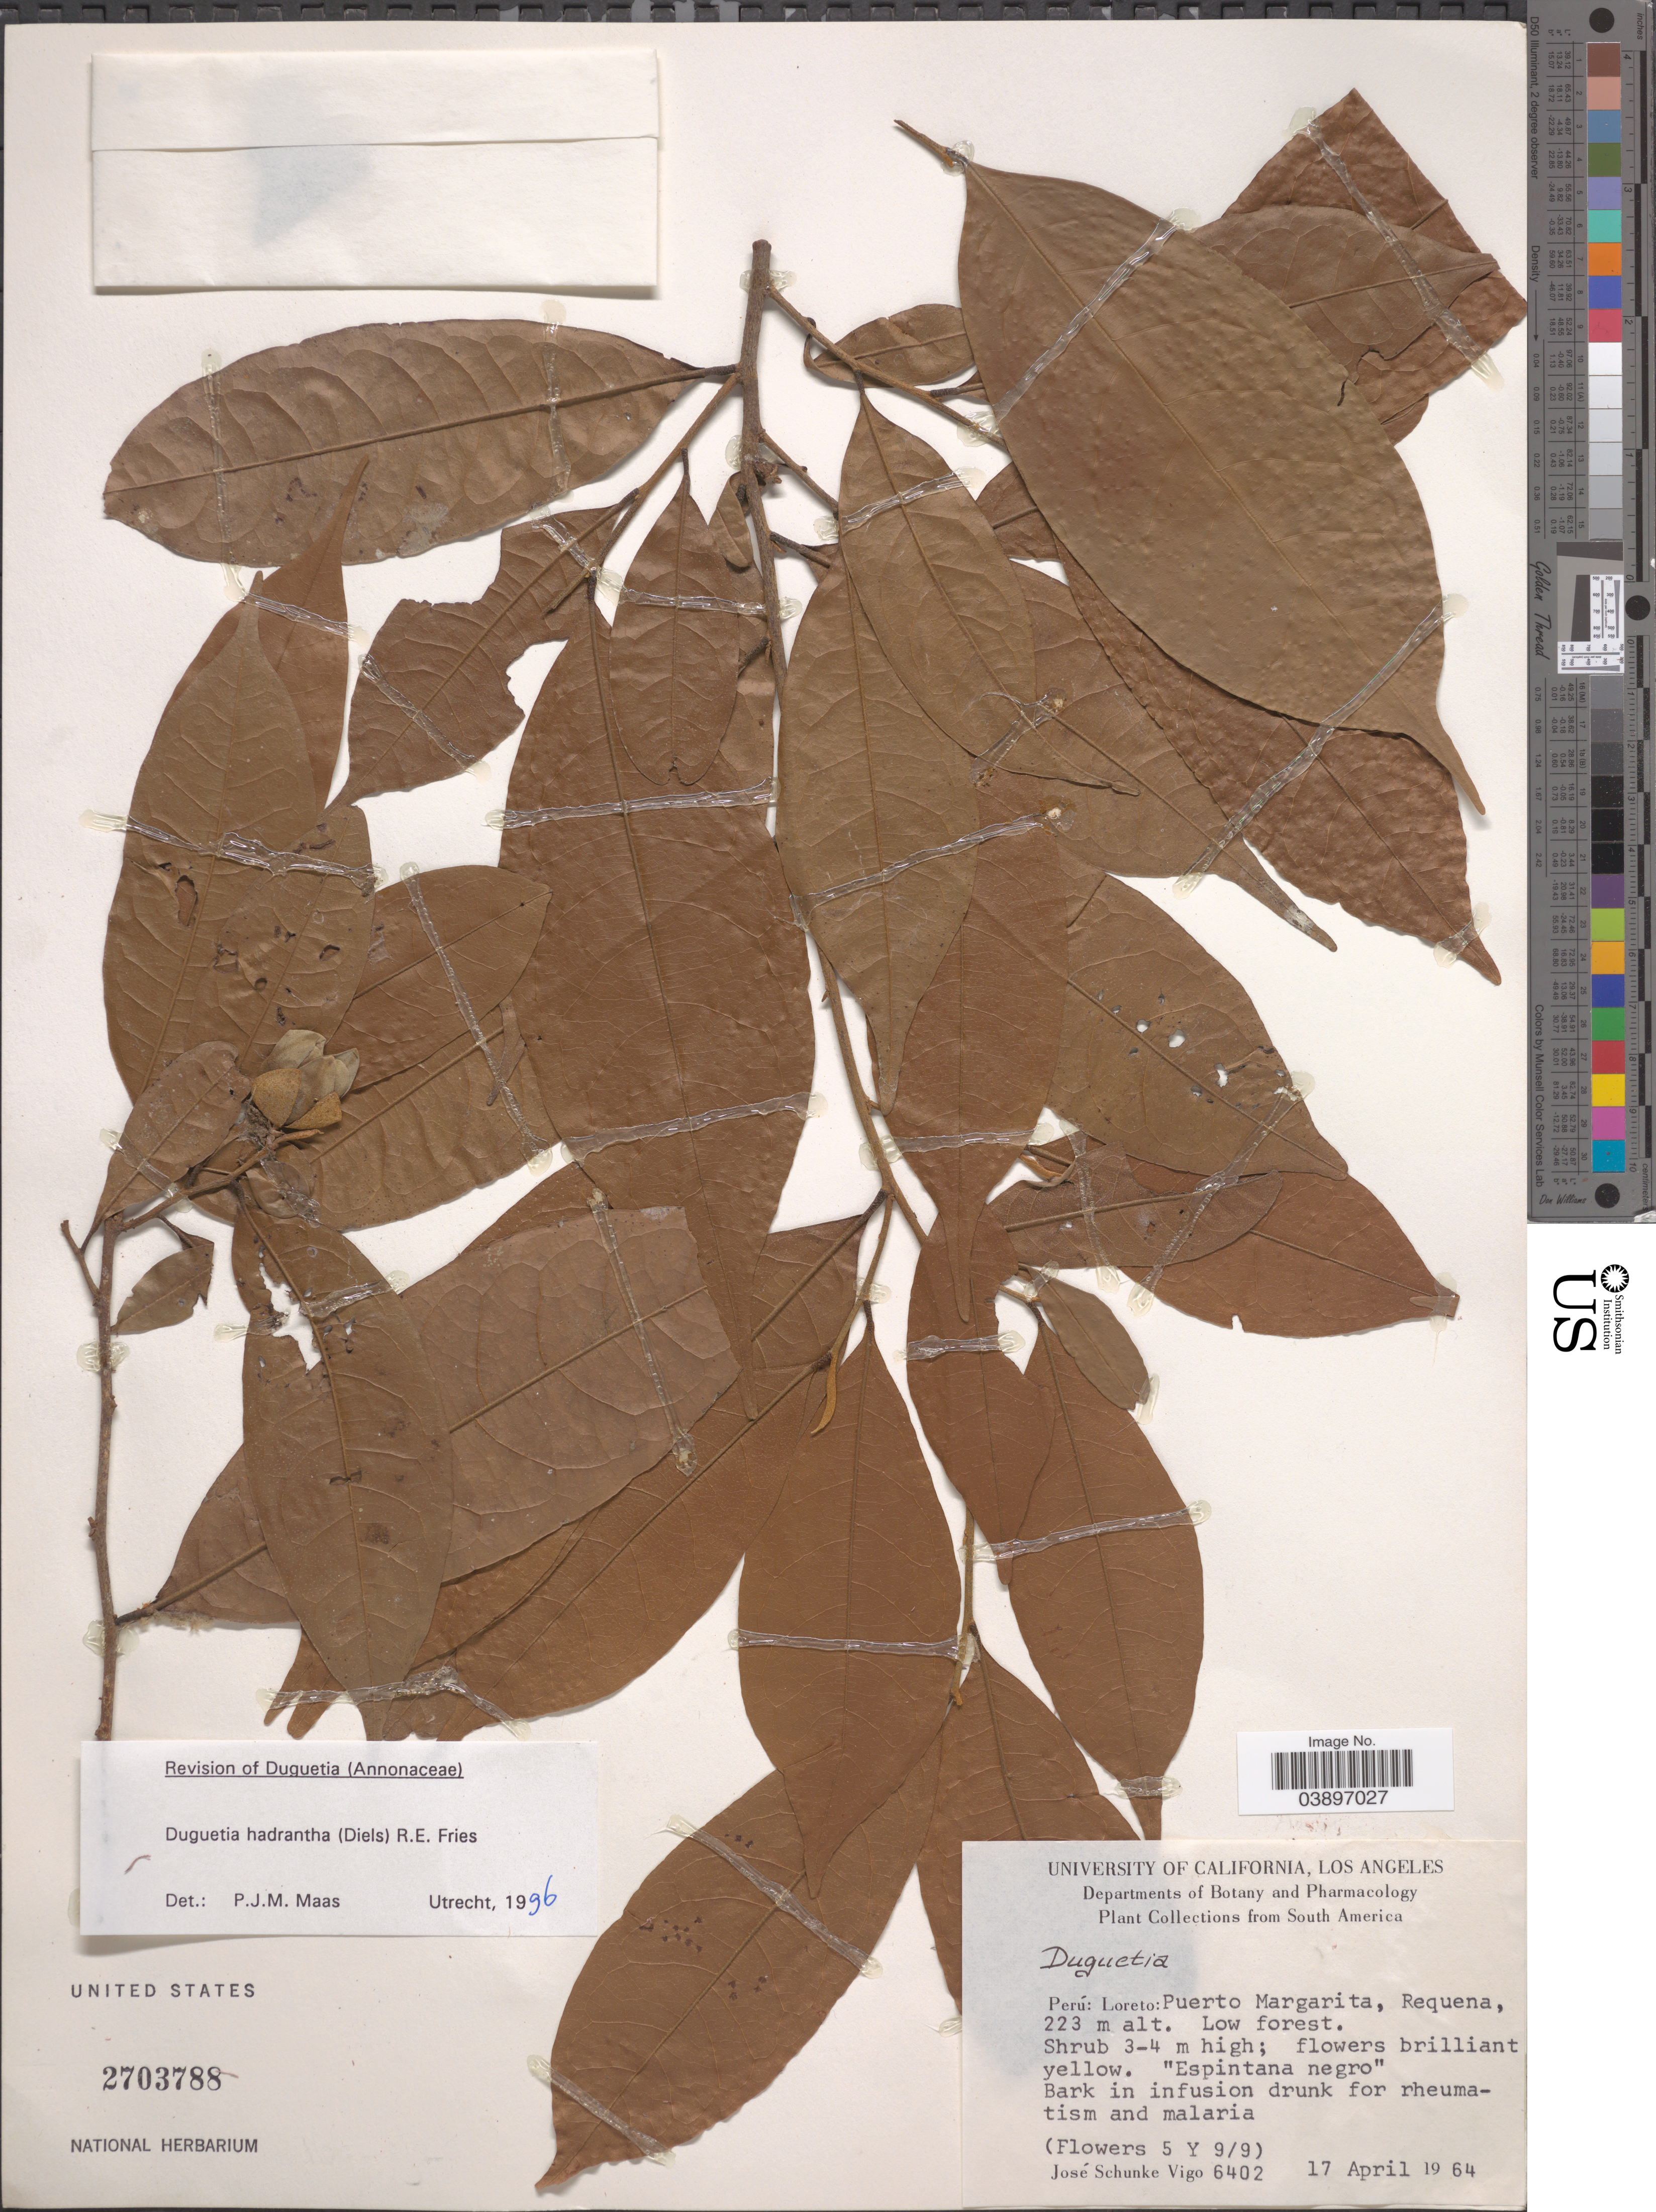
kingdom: Plantae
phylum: Tracheophyta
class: Magnoliopsida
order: Magnoliales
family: Annonaceae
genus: Duguetia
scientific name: Duguetia hadrantha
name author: (Diels) R.E. Fr.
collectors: J. Schunke Vigo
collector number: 6402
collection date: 1964-04-17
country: Peru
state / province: Loreto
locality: Puerto Margarita, Requena.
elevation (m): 223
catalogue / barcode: US 2703788